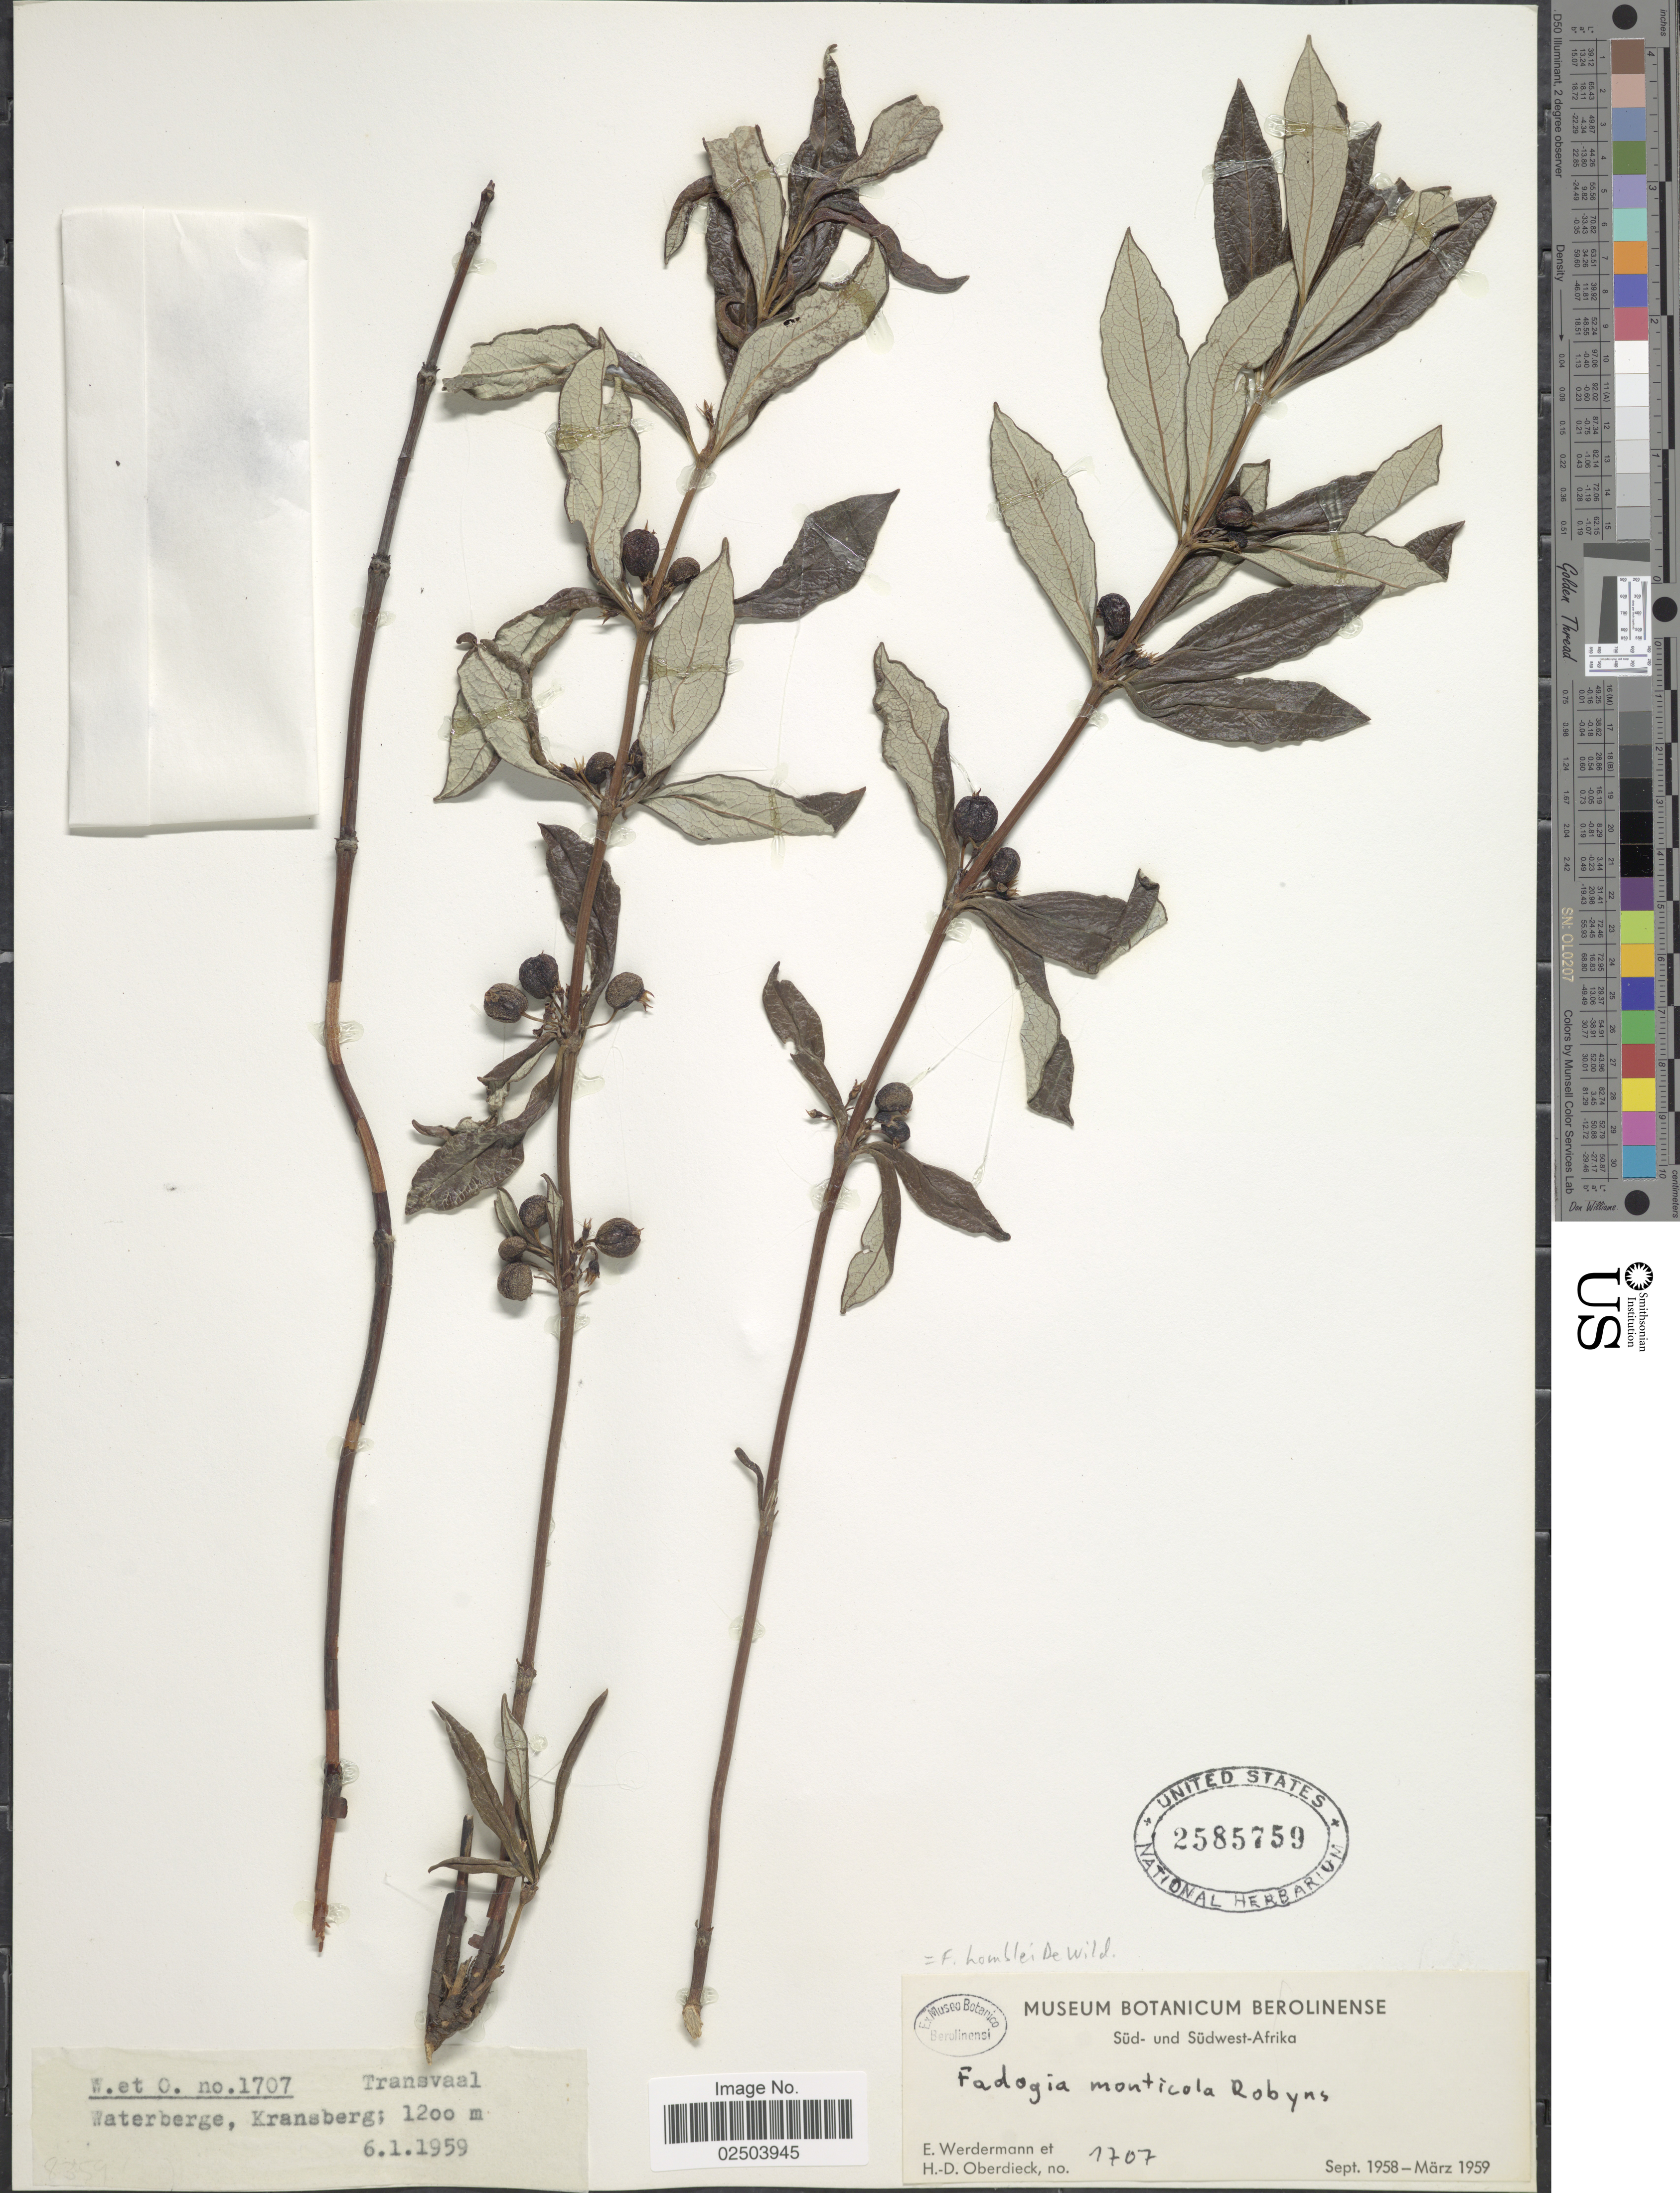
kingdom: Plantae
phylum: Tracheophyta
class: Magnoliopsida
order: Gentianales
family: Rubiaceae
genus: Fadogia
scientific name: Fadogia homblei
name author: De Wild.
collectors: E. Werdermann & H. Oberdieck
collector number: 1707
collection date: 1959-01-06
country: South Africa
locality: Sud- und Sudwest Afrika. Transvaal. Waterberge, Kransberg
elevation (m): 1200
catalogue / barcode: US 2585759